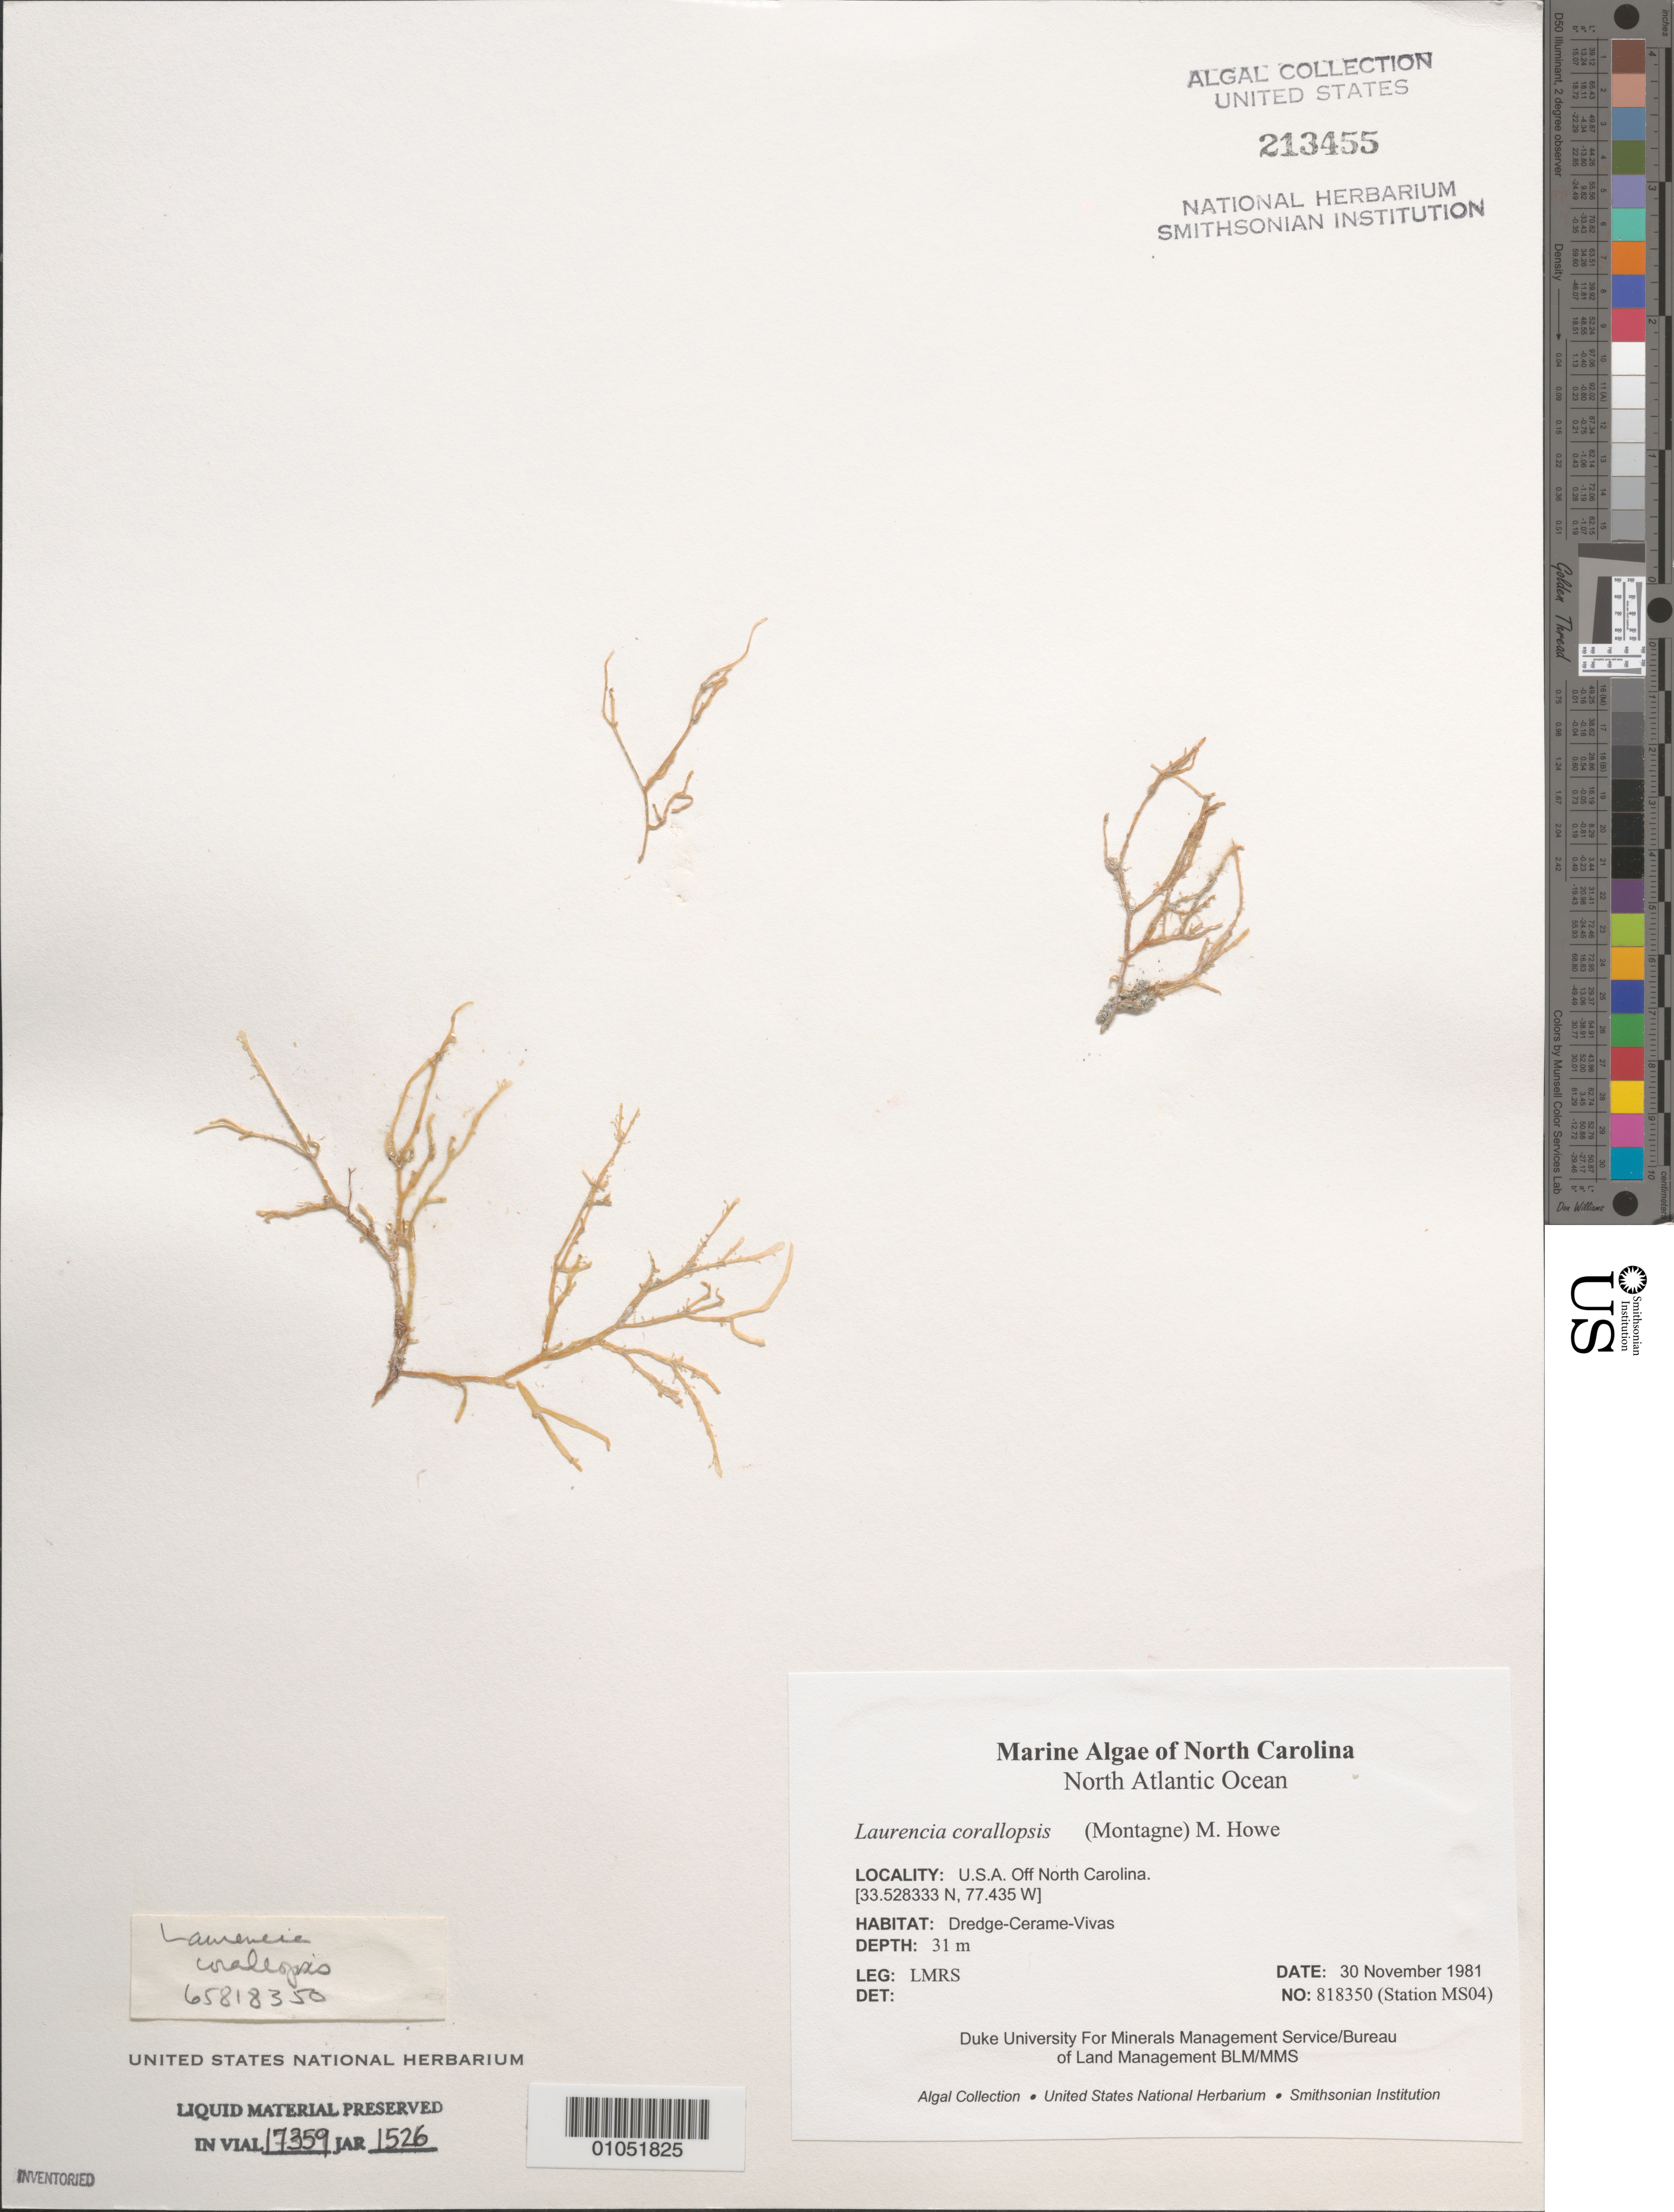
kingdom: Plantae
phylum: Rhodophyta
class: Florideophyceae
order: Ceramiales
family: Rhodomelaceae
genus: Palisada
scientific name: Palisada corallopsis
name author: (Montagne) Sentíes et al.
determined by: Algae name updating Project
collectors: LMRS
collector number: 818350 (Station MS04)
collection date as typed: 30 Nov 1981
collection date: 1981-11-30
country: United States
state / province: North Carolina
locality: North Atlantic Ocean off North Carolina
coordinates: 33.528333 N, 77.435 W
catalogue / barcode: US 213455